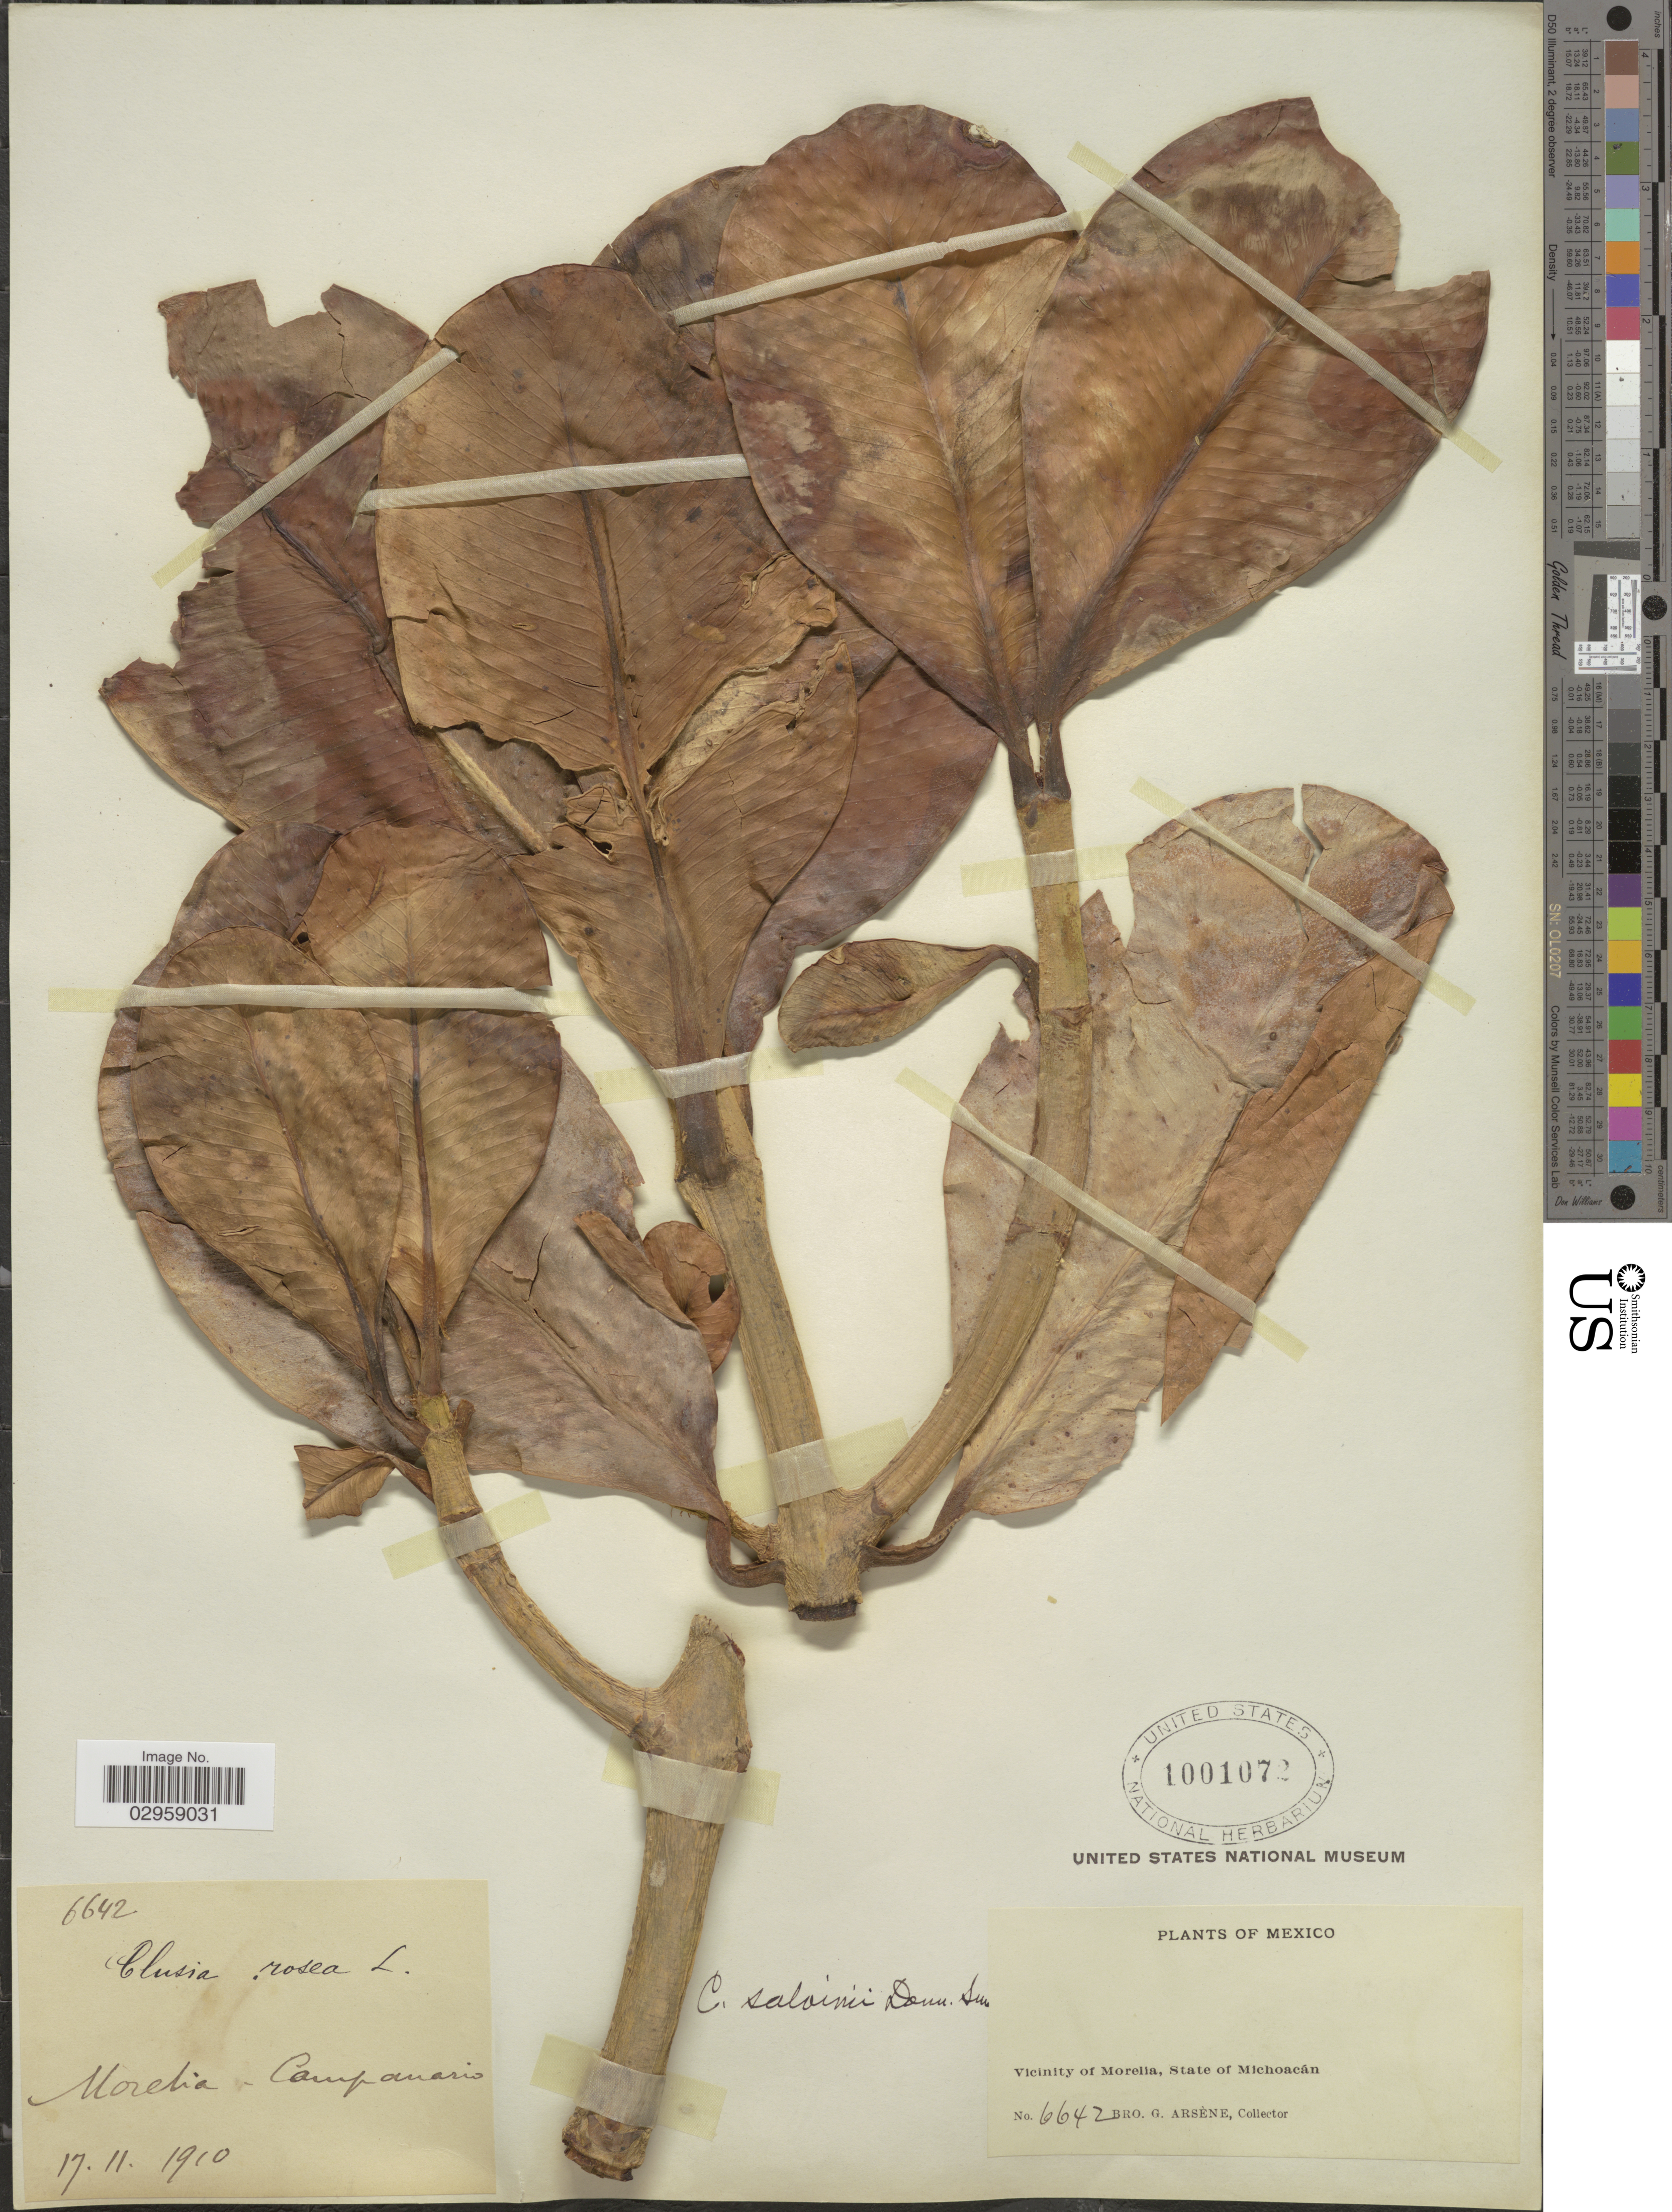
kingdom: Plantae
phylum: Tracheophyta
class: Magnoliopsida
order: Malpighiales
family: Clusiaceae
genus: Clusia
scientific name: Clusia salvinii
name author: Donn. Sm.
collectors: Bro. G. Arsène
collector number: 6642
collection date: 1910-11-17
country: Mexico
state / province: Michoacán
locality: Vicinity of Morelia.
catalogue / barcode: US 1001072